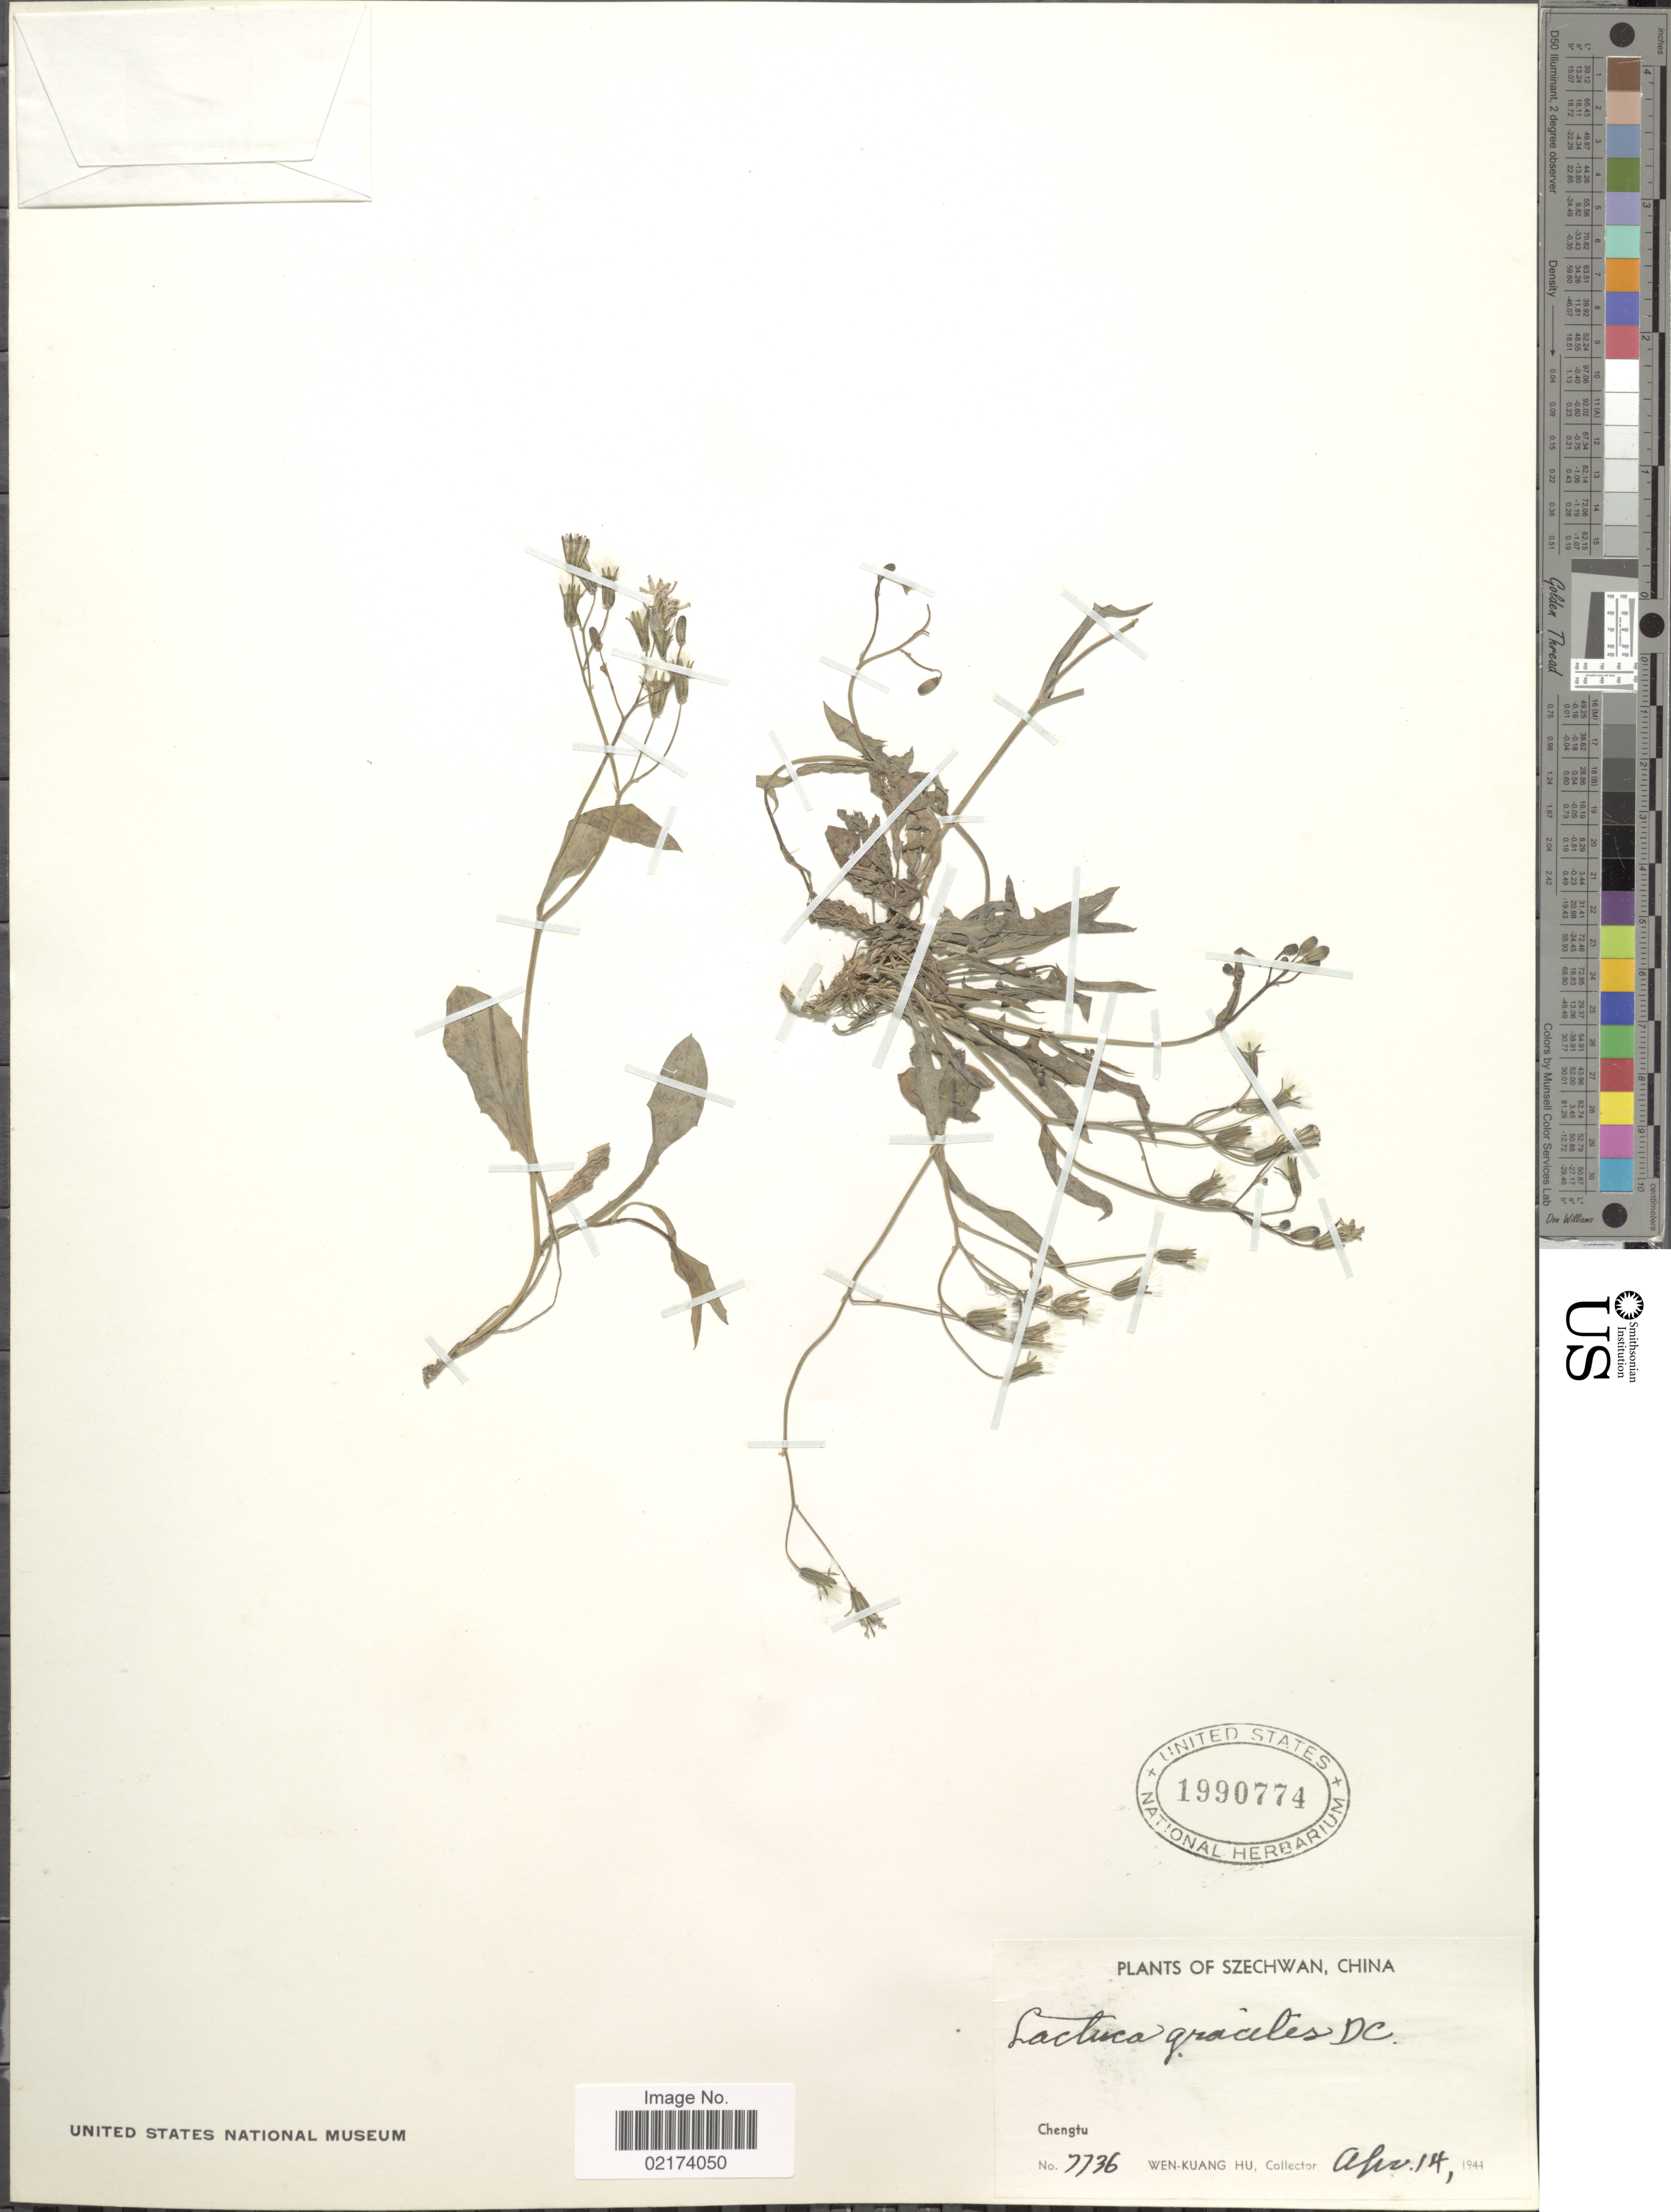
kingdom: Plantae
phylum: Tracheophyta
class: Magnoliopsida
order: Asterales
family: Asteraceae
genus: Ixeridium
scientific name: Ixeridium gracile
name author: (DC.) Pak & Kawano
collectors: W. K. Hu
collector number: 7736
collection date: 1944-04-14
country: China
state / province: Sichuan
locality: Szechwan, Chengtu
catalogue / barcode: US 1990774